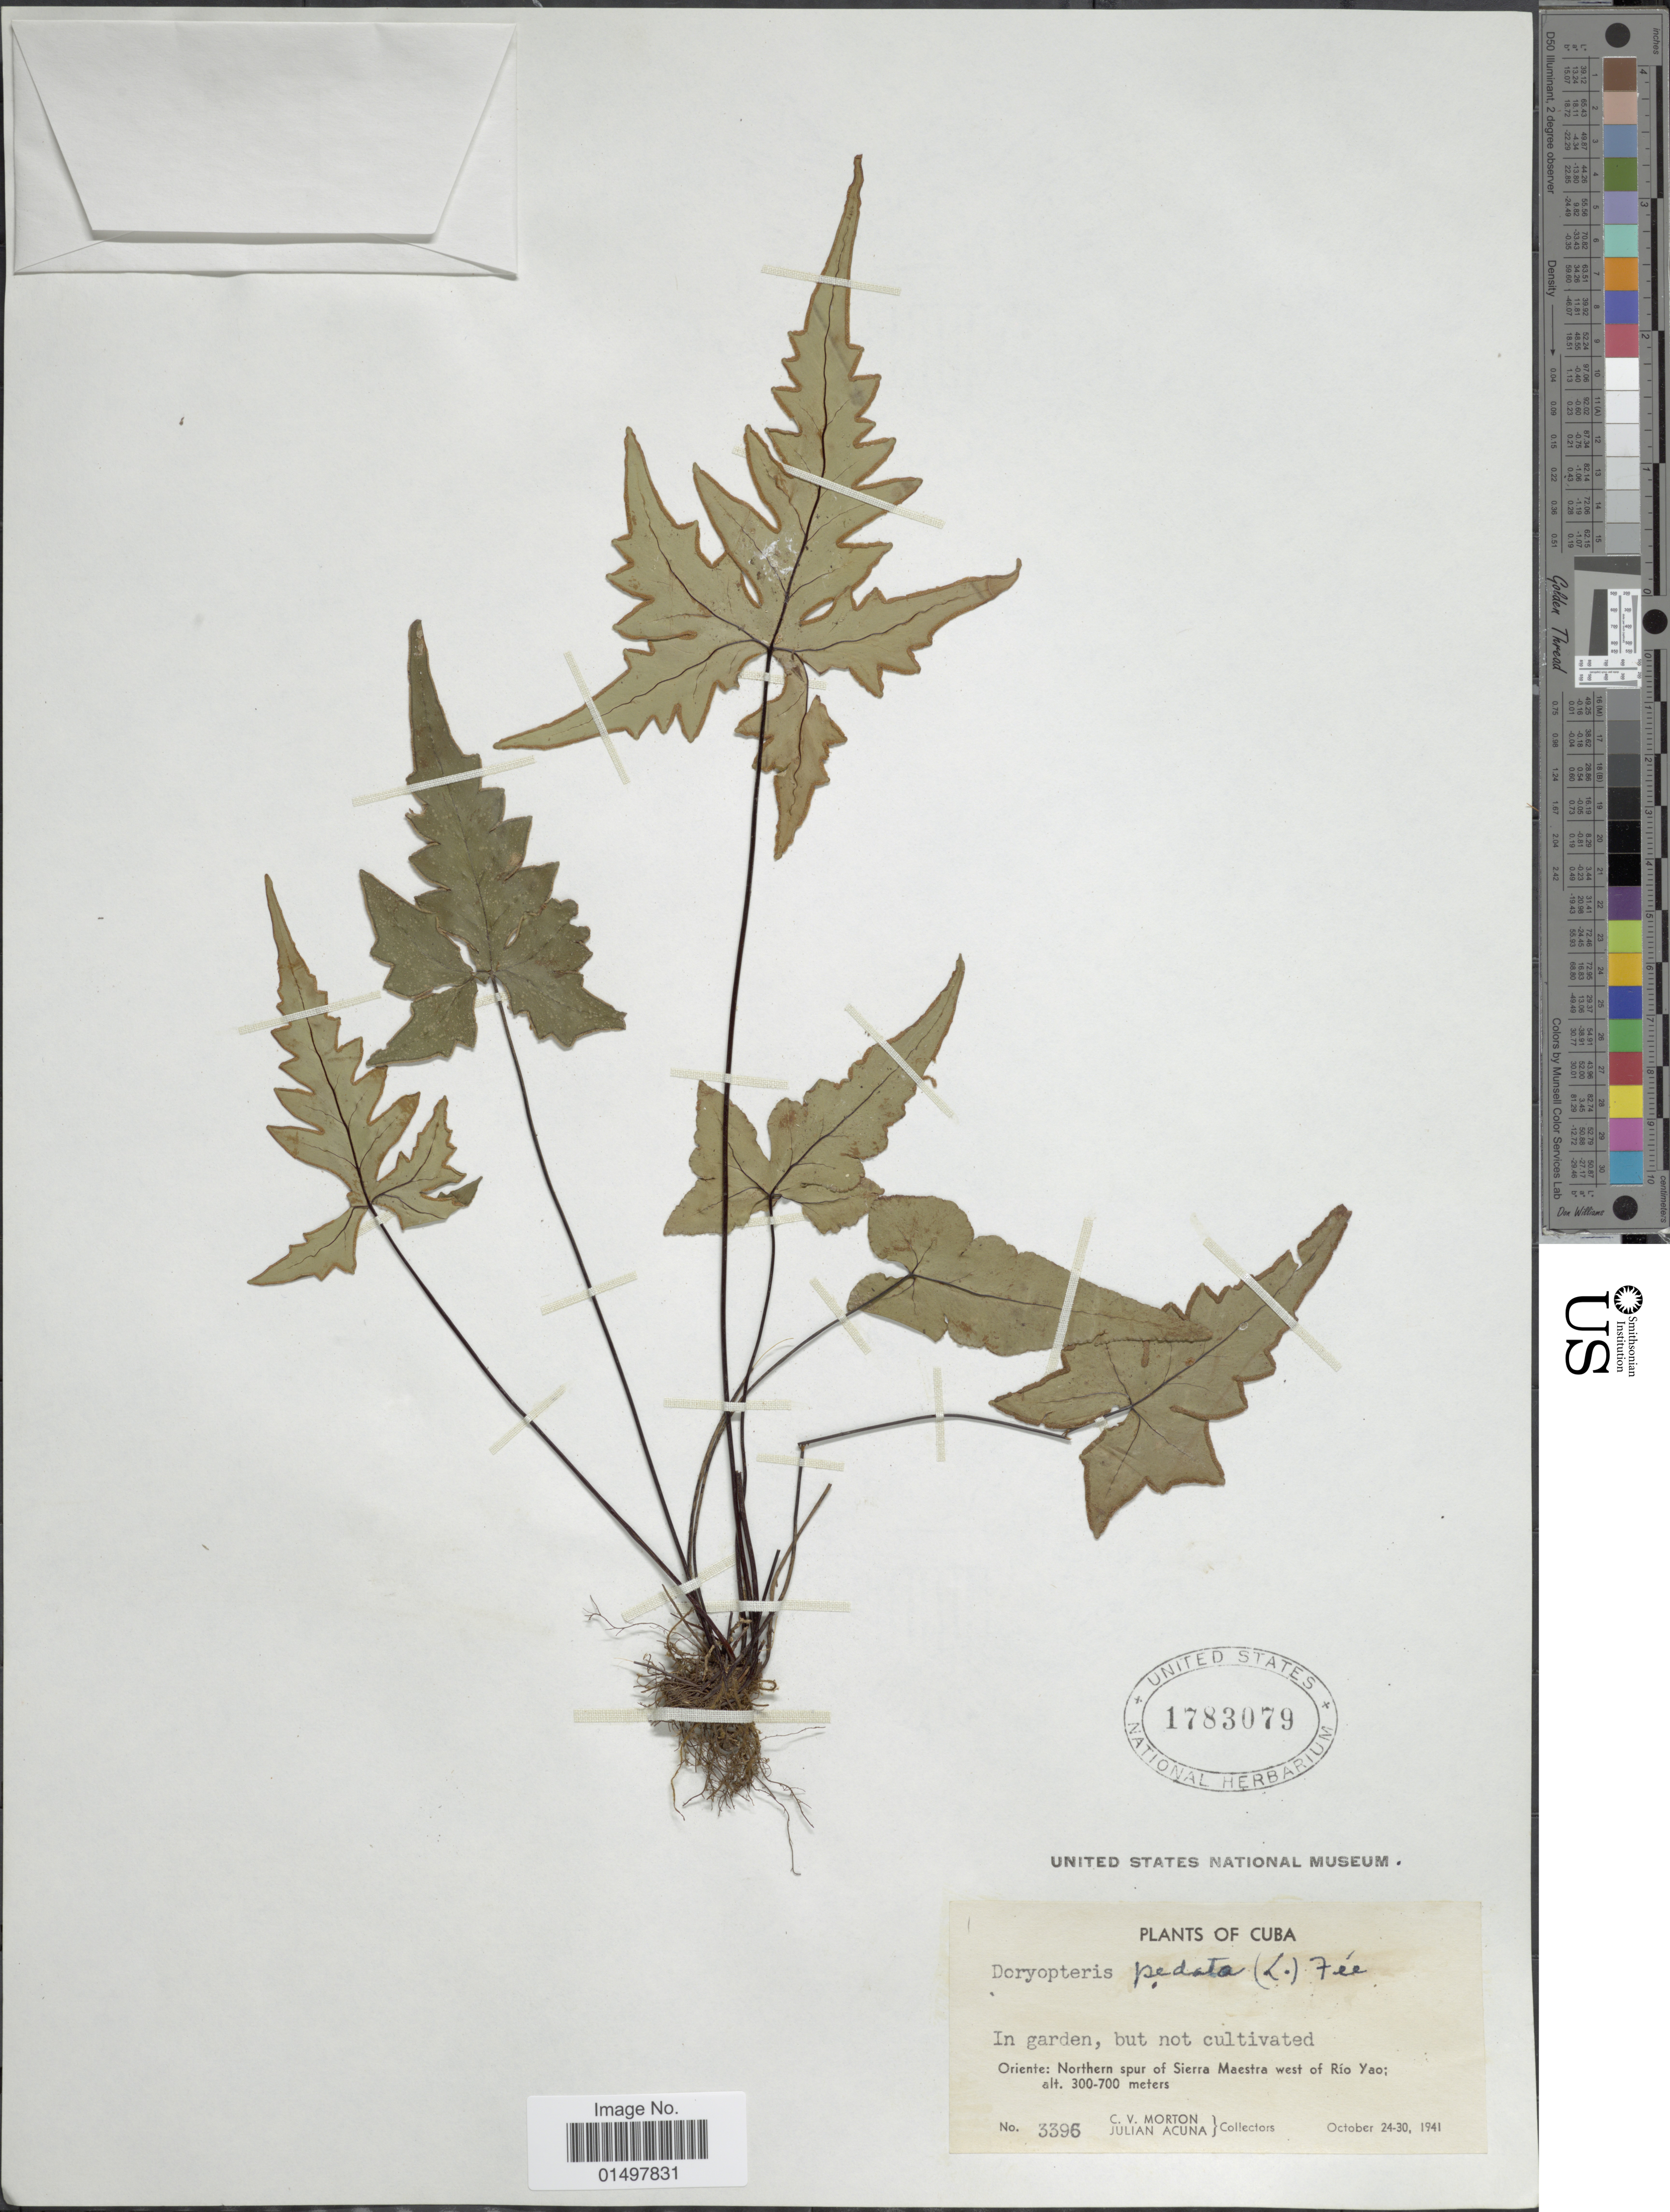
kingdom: Plantae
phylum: Tracheophyta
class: Polypodiopsida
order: Polypodiales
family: Pteridaceae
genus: Doryopteris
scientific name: Doryopteris pedata var. typica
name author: (L.) Fée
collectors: C. V. Morton & J. B. Acuña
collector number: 3396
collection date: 1941-10-24/1941-10-30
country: Cuba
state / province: Oriente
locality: Northern spur of Sierra Maestra west of Rio Yao.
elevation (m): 300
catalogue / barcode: US 1783079